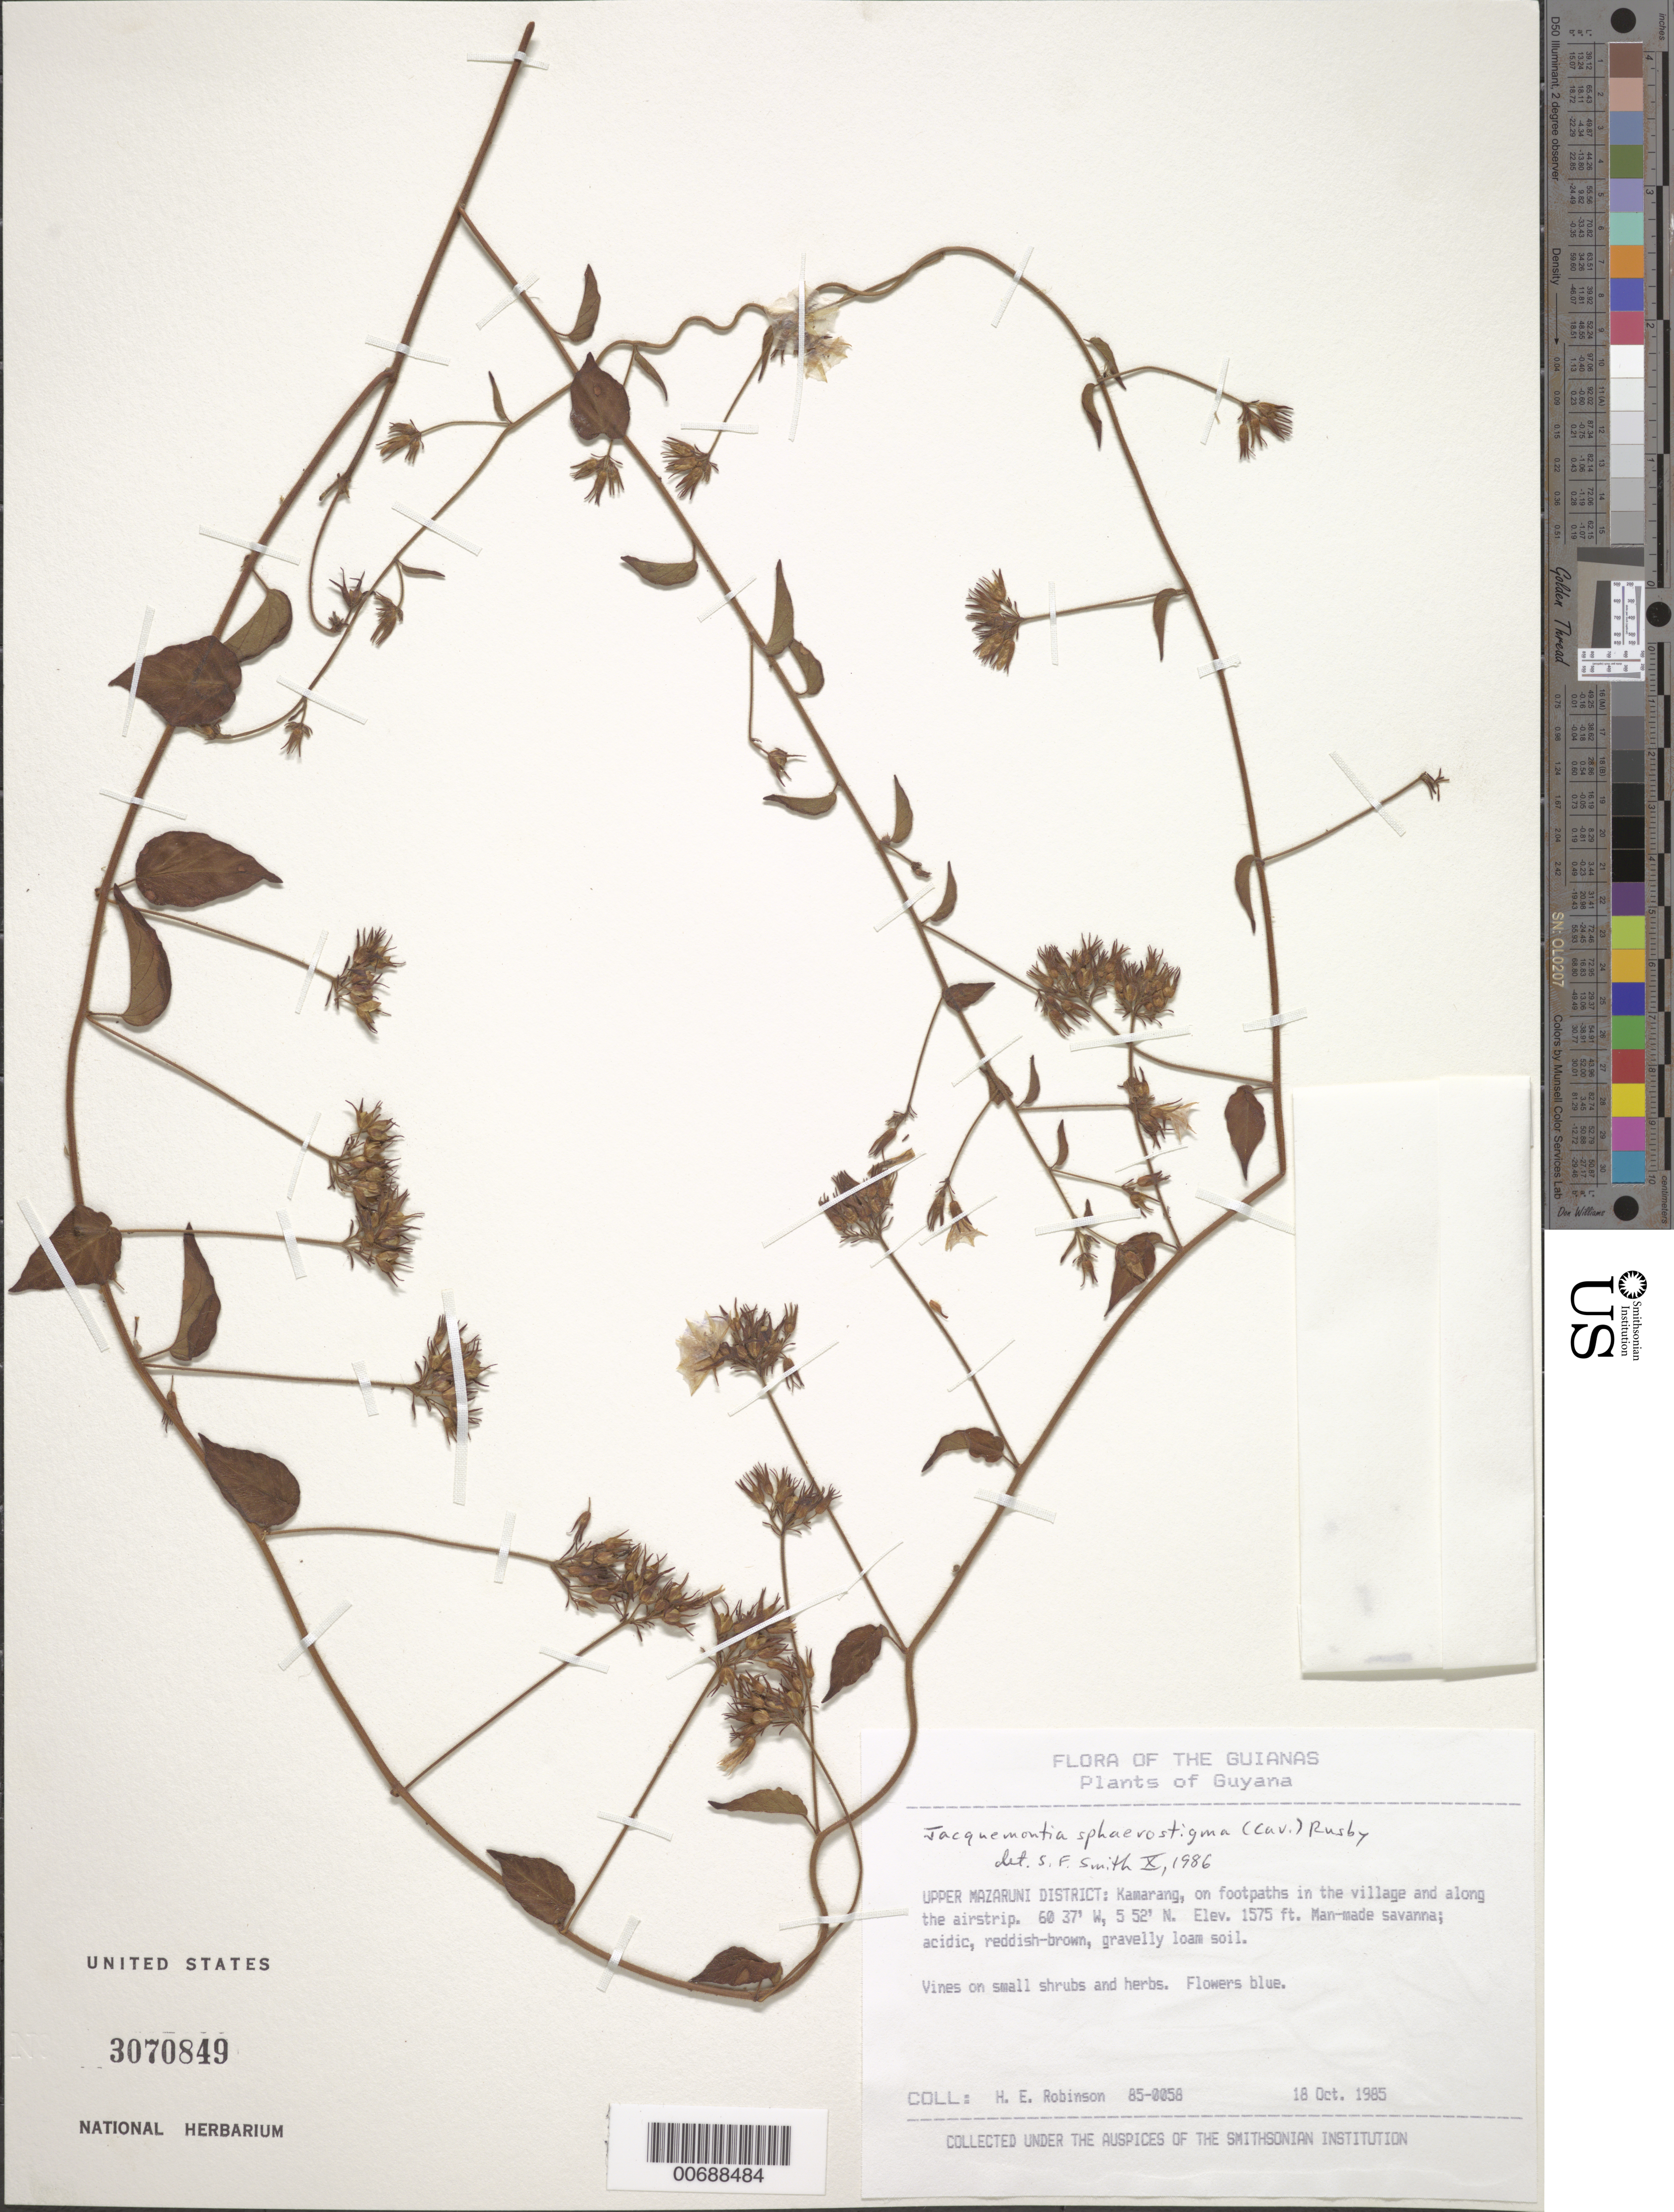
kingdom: Plantae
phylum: Tracheophyta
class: Magnoliopsida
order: Solanales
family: Convolvulaceae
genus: Jacquemontia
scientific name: Jacquemontia sphaerostigma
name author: (Cav.) Rusby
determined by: Smith, Stephen F., (US), NMNH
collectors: H. Robinson & D. B. Lellinger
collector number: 850058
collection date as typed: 18 October 1985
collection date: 1985-10-18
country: Guyana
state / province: Cuyuni-Mazaruni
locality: Along footpaths in village of Kamarang and along airstrip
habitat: Man-made savanna; acid, red-brown, gravelly loam soil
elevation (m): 480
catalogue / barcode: US 3070849